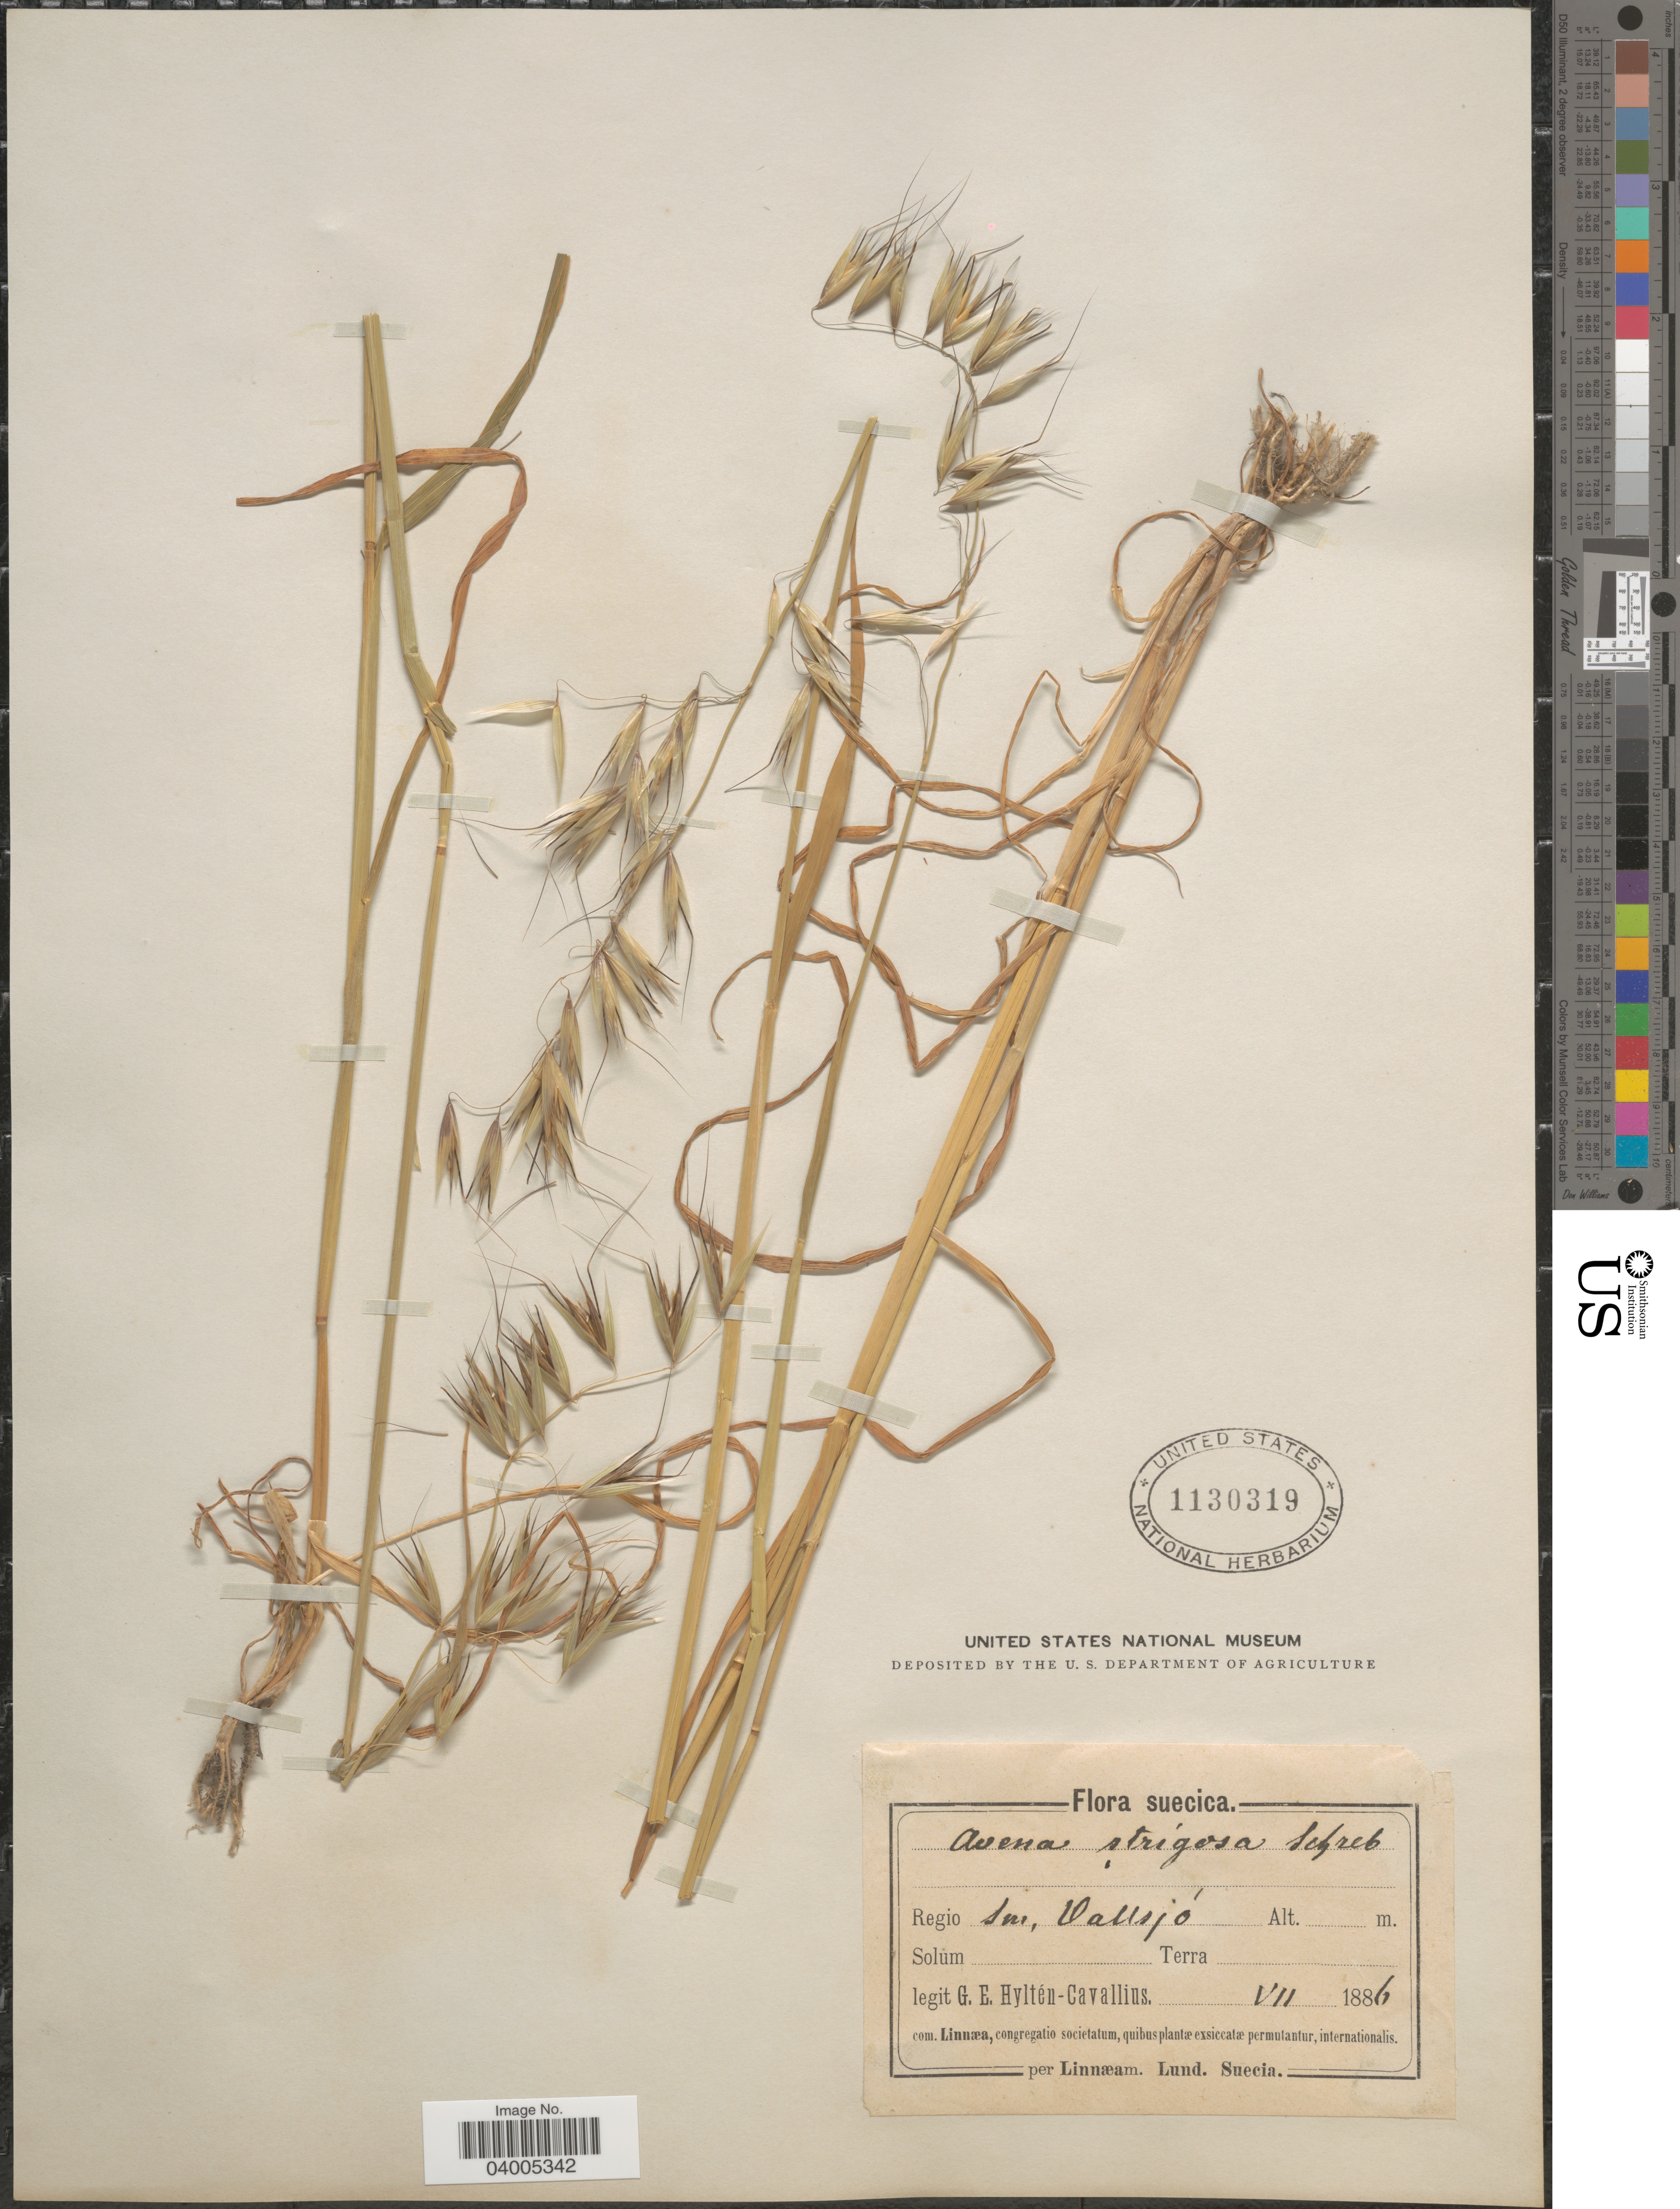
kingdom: Plantae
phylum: Tracheophyta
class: Liliopsida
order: Poales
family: Poaceae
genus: Avena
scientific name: Avena strigosa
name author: Schreb.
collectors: G. Hyltén-Cavallius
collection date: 1886-07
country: Sweden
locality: Suecica. Regio sur, Vallejo.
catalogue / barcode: US 1130319